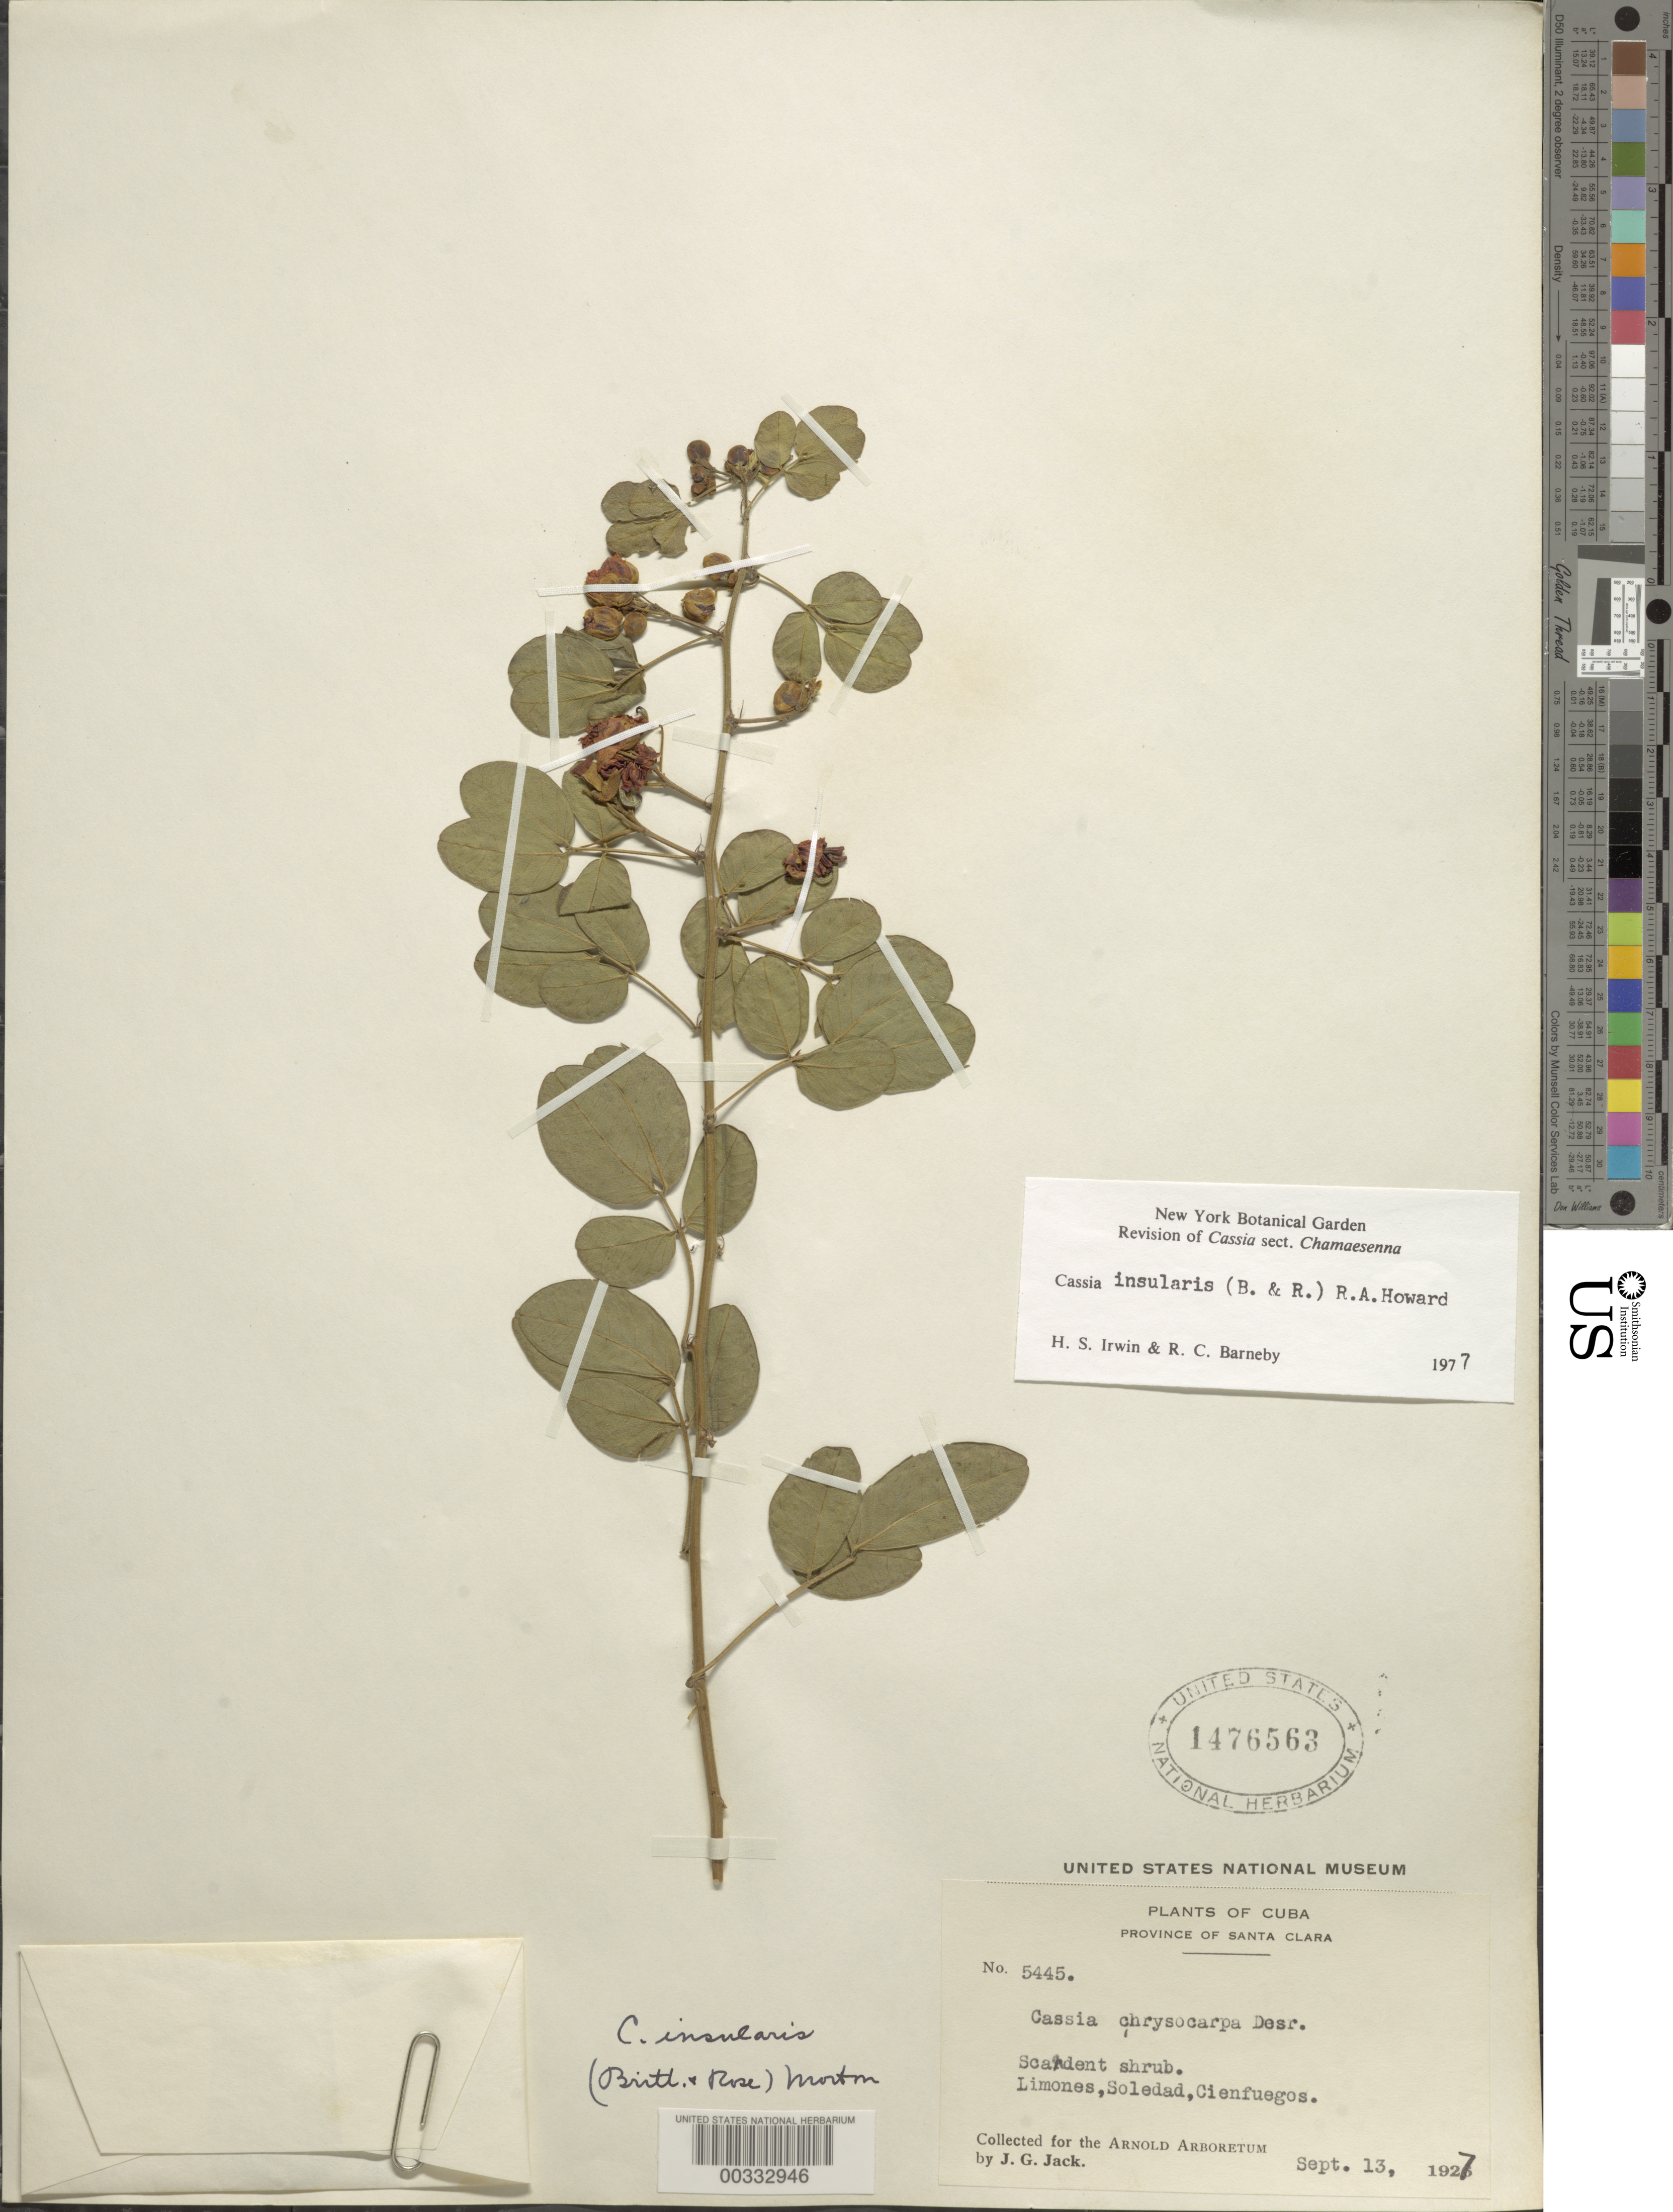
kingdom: Plantae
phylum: Tracheophyta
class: Magnoliopsida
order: Fabales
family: Fabaceae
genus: Senna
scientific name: Senna insularis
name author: (Britton & Rose) H.S. Irwin & Barneby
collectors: J. G. Jack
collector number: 5445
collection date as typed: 13 Sep 1927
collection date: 1927-09-13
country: Cuba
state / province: Las Villas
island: Greater Antilles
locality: Limones, soledad, cienfuegos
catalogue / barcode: US 1476563